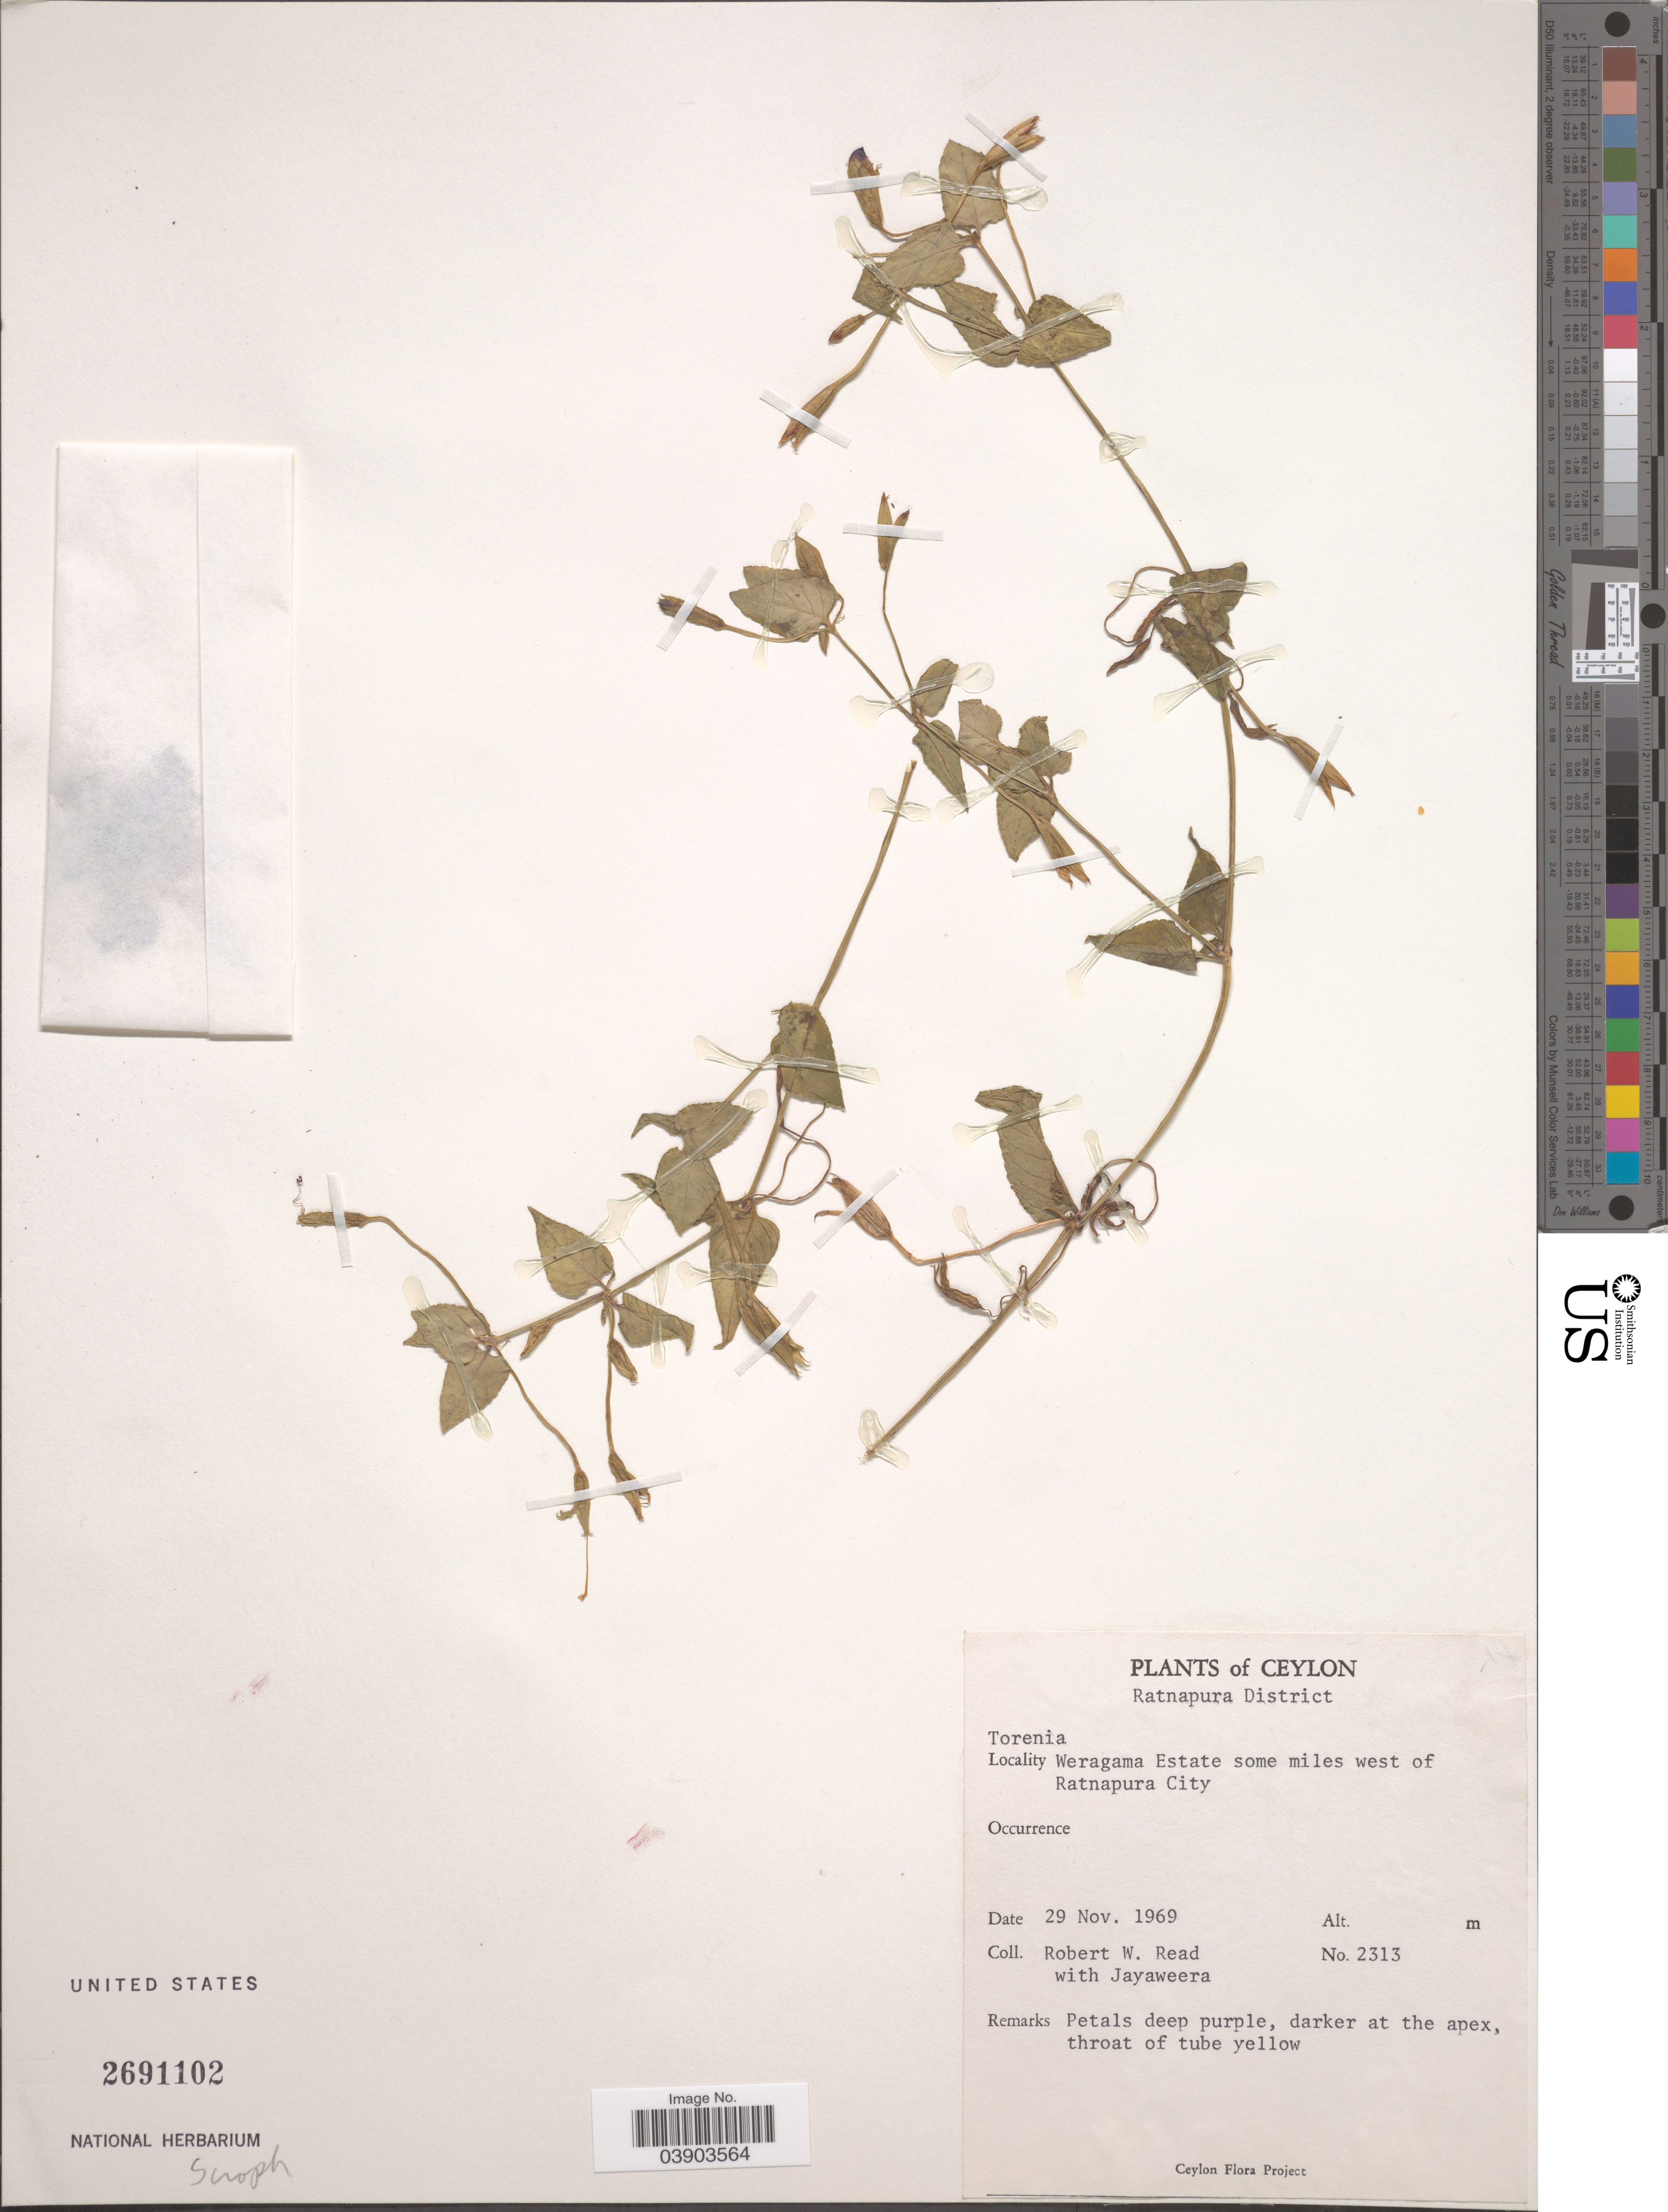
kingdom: Plantae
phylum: Tracheophyta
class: Magnoliopsida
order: Lamiales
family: Linderniaceae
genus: Torenia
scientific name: Torenia sp.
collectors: R. W. Read & -. Jayaweera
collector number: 2313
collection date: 1969-11-29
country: Sri Lanka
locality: Ceylon. Ratnapura District. Weragama Estate some miles west of Ratnapura City.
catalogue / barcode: US 2691102